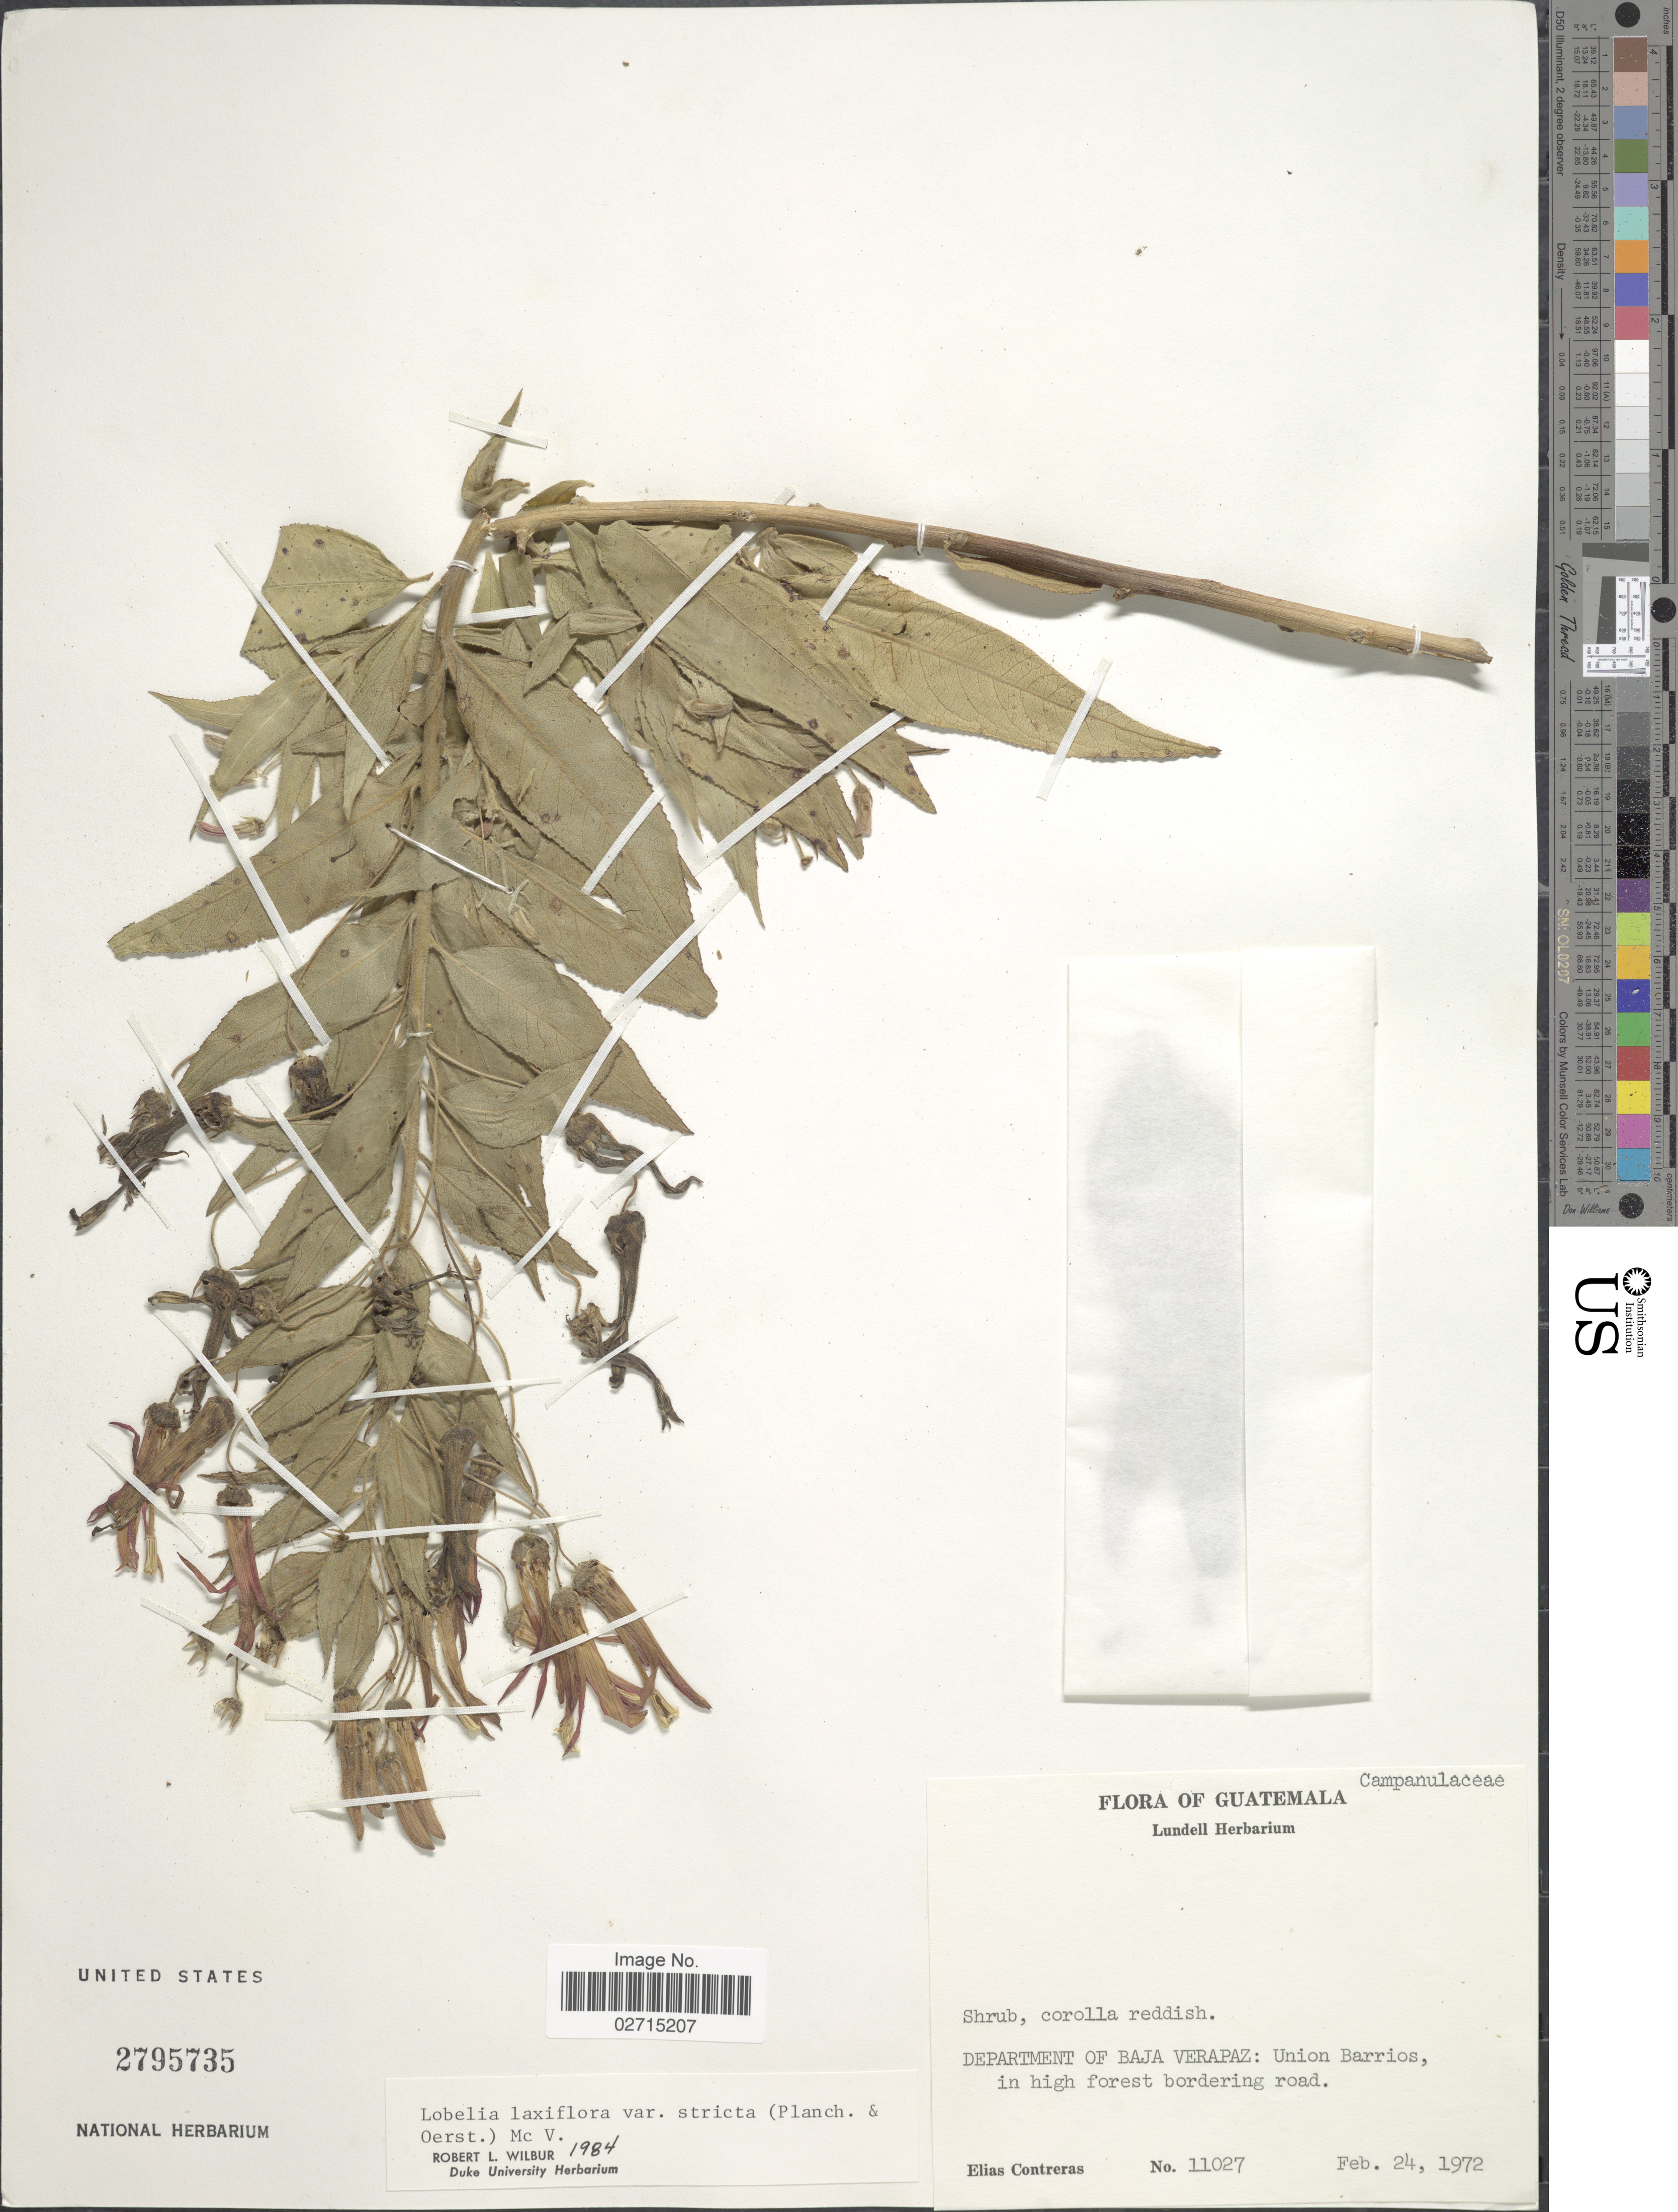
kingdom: Plantae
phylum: Tracheophyta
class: Magnoliopsida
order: Asterales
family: Campanulaceae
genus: Lobelia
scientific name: Lobelia laxiflora var. stricta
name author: (Planch. & Oerst.) McVaugh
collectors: E. Contreras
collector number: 11027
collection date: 1972-02-24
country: Guatemala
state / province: Baja Verapaz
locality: Department of Baja Verapaz: Union Barrios, in high forest bordering road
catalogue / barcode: US 2795735